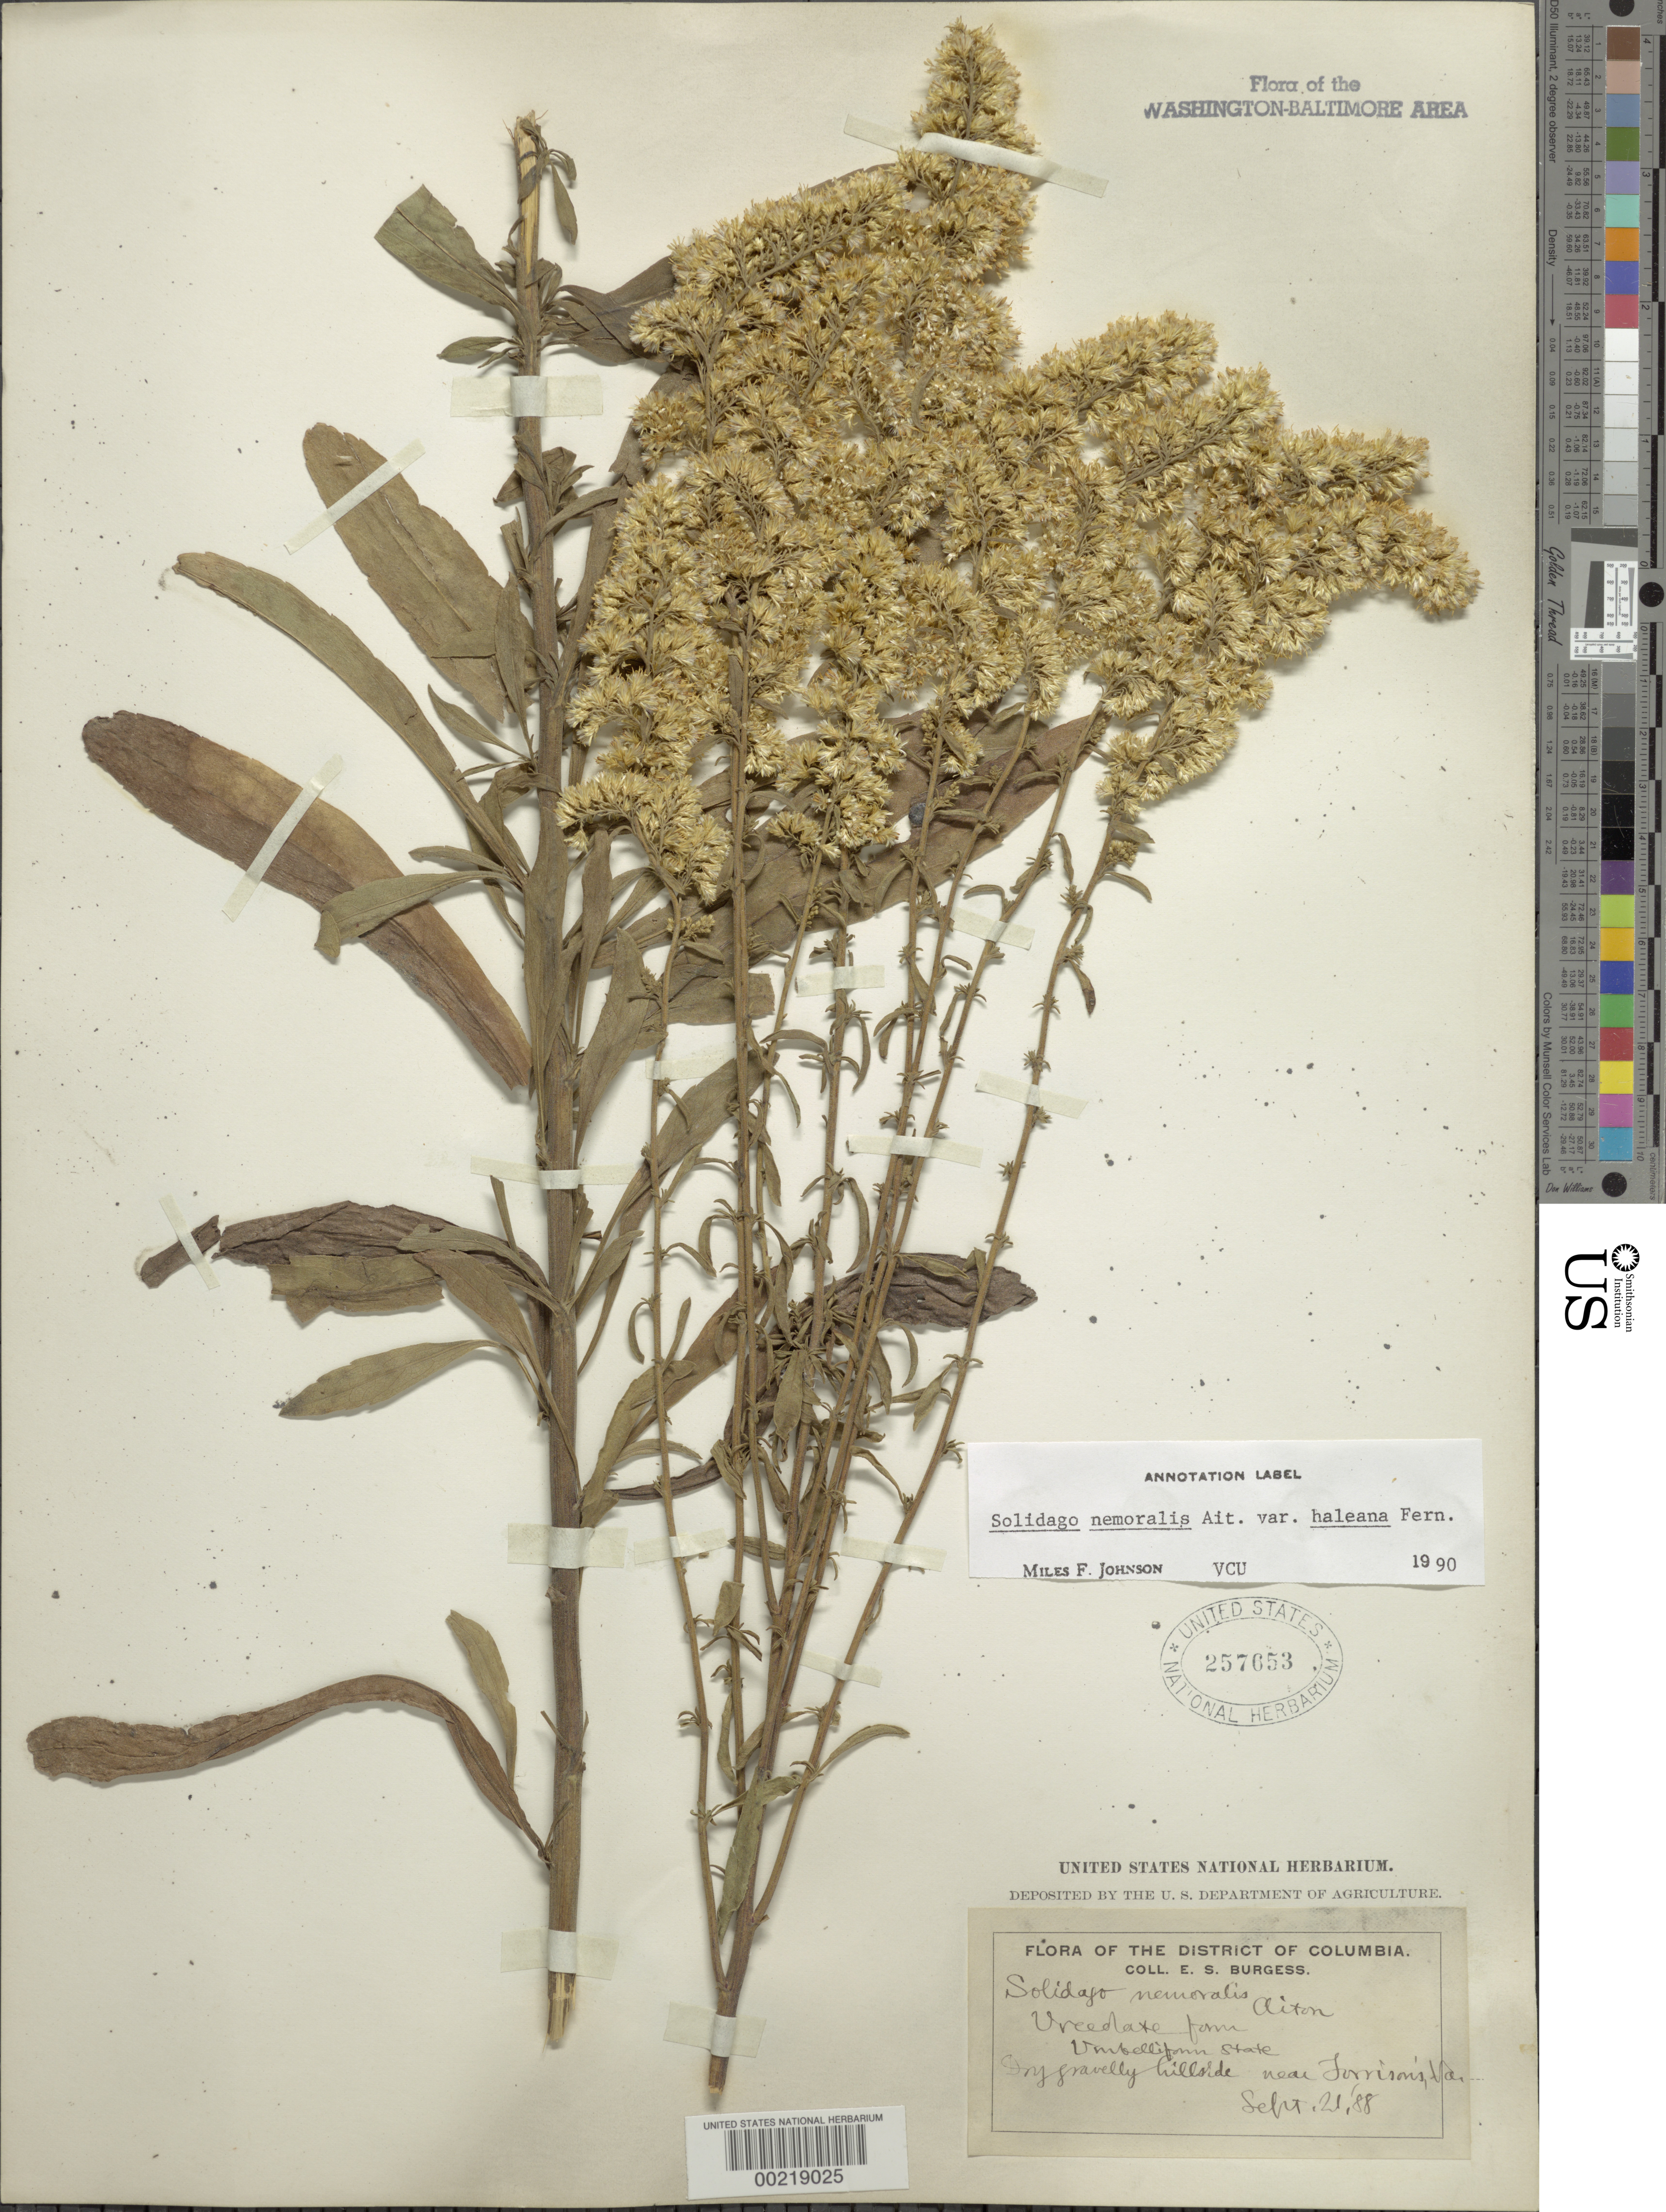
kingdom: Plantae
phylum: Tracheophyta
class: Magnoliopsida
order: Asterales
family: Asteraceae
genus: Solidago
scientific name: Solidago nemoralis var. haleana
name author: Aiton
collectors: E. Burgess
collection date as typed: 21 Sep 1888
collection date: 1888-09-21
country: United States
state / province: Virginia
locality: Near Torrisons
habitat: Dry gravelly hillside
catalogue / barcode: US 257653